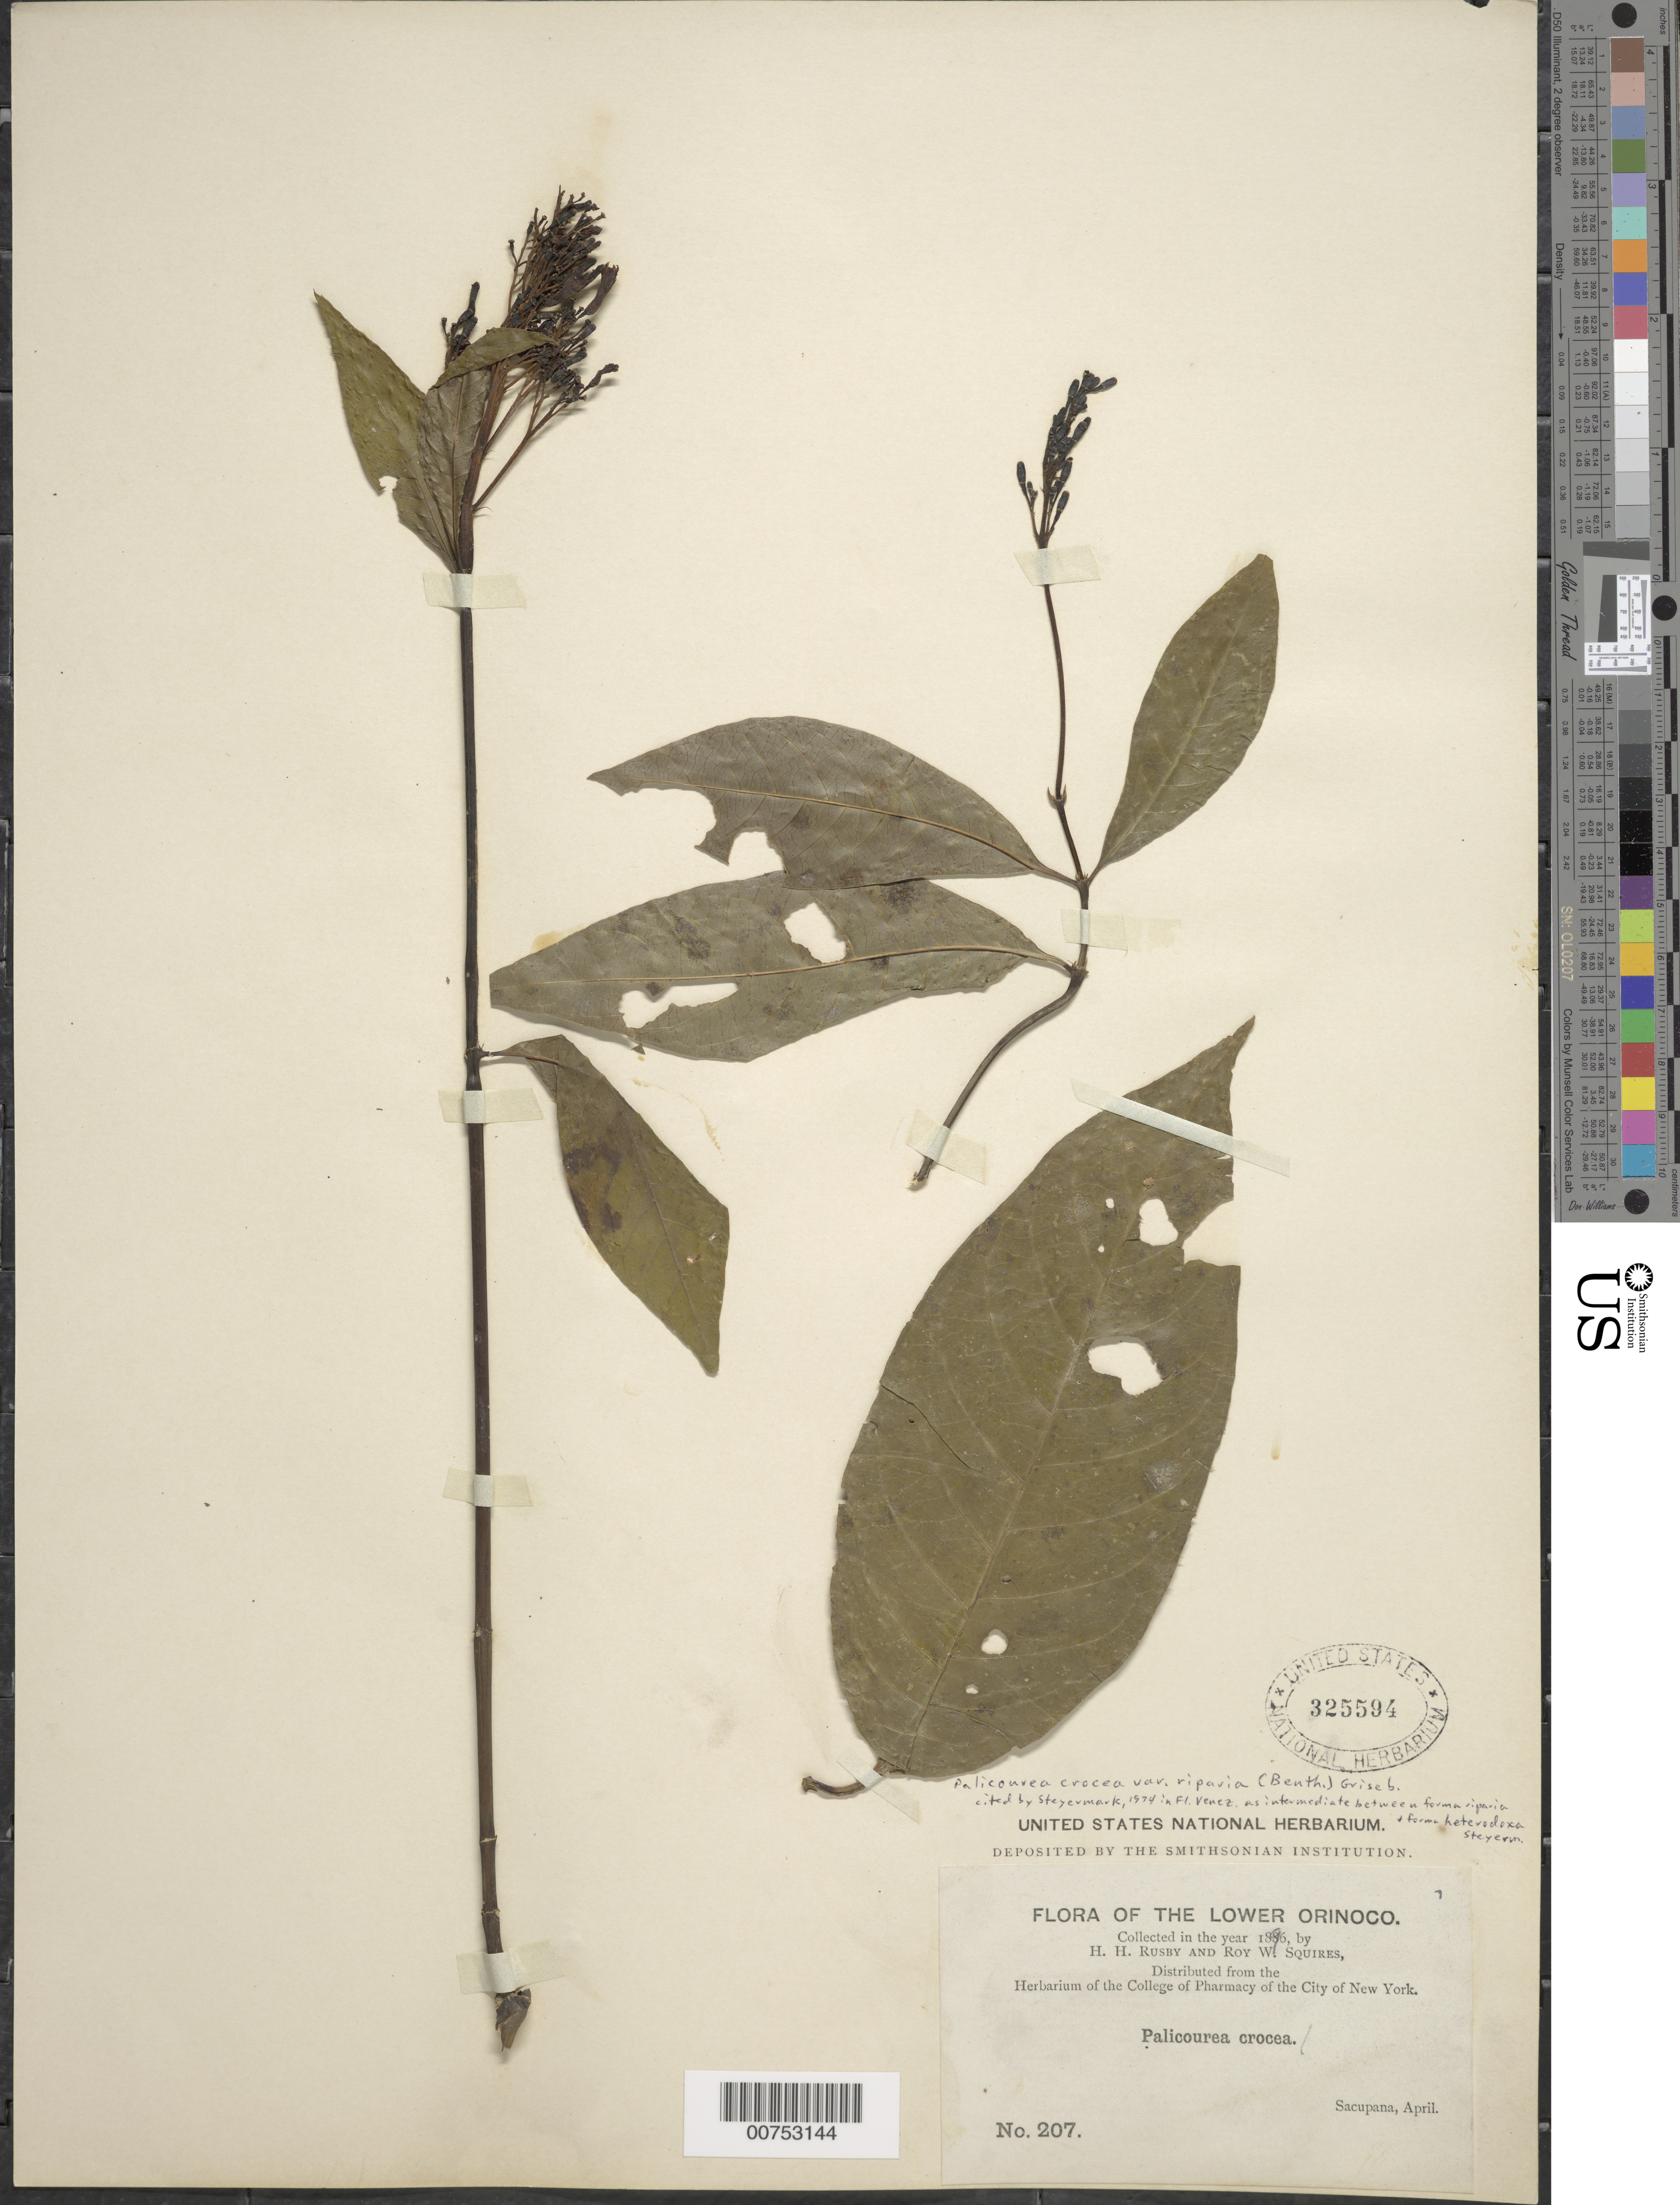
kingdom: Plantae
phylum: Tracheophyta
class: Magnoliopsida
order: Gentianales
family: Rubiaceae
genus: Palicourea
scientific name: Palicourea crocea var. riparia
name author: (Benth.) Griseb.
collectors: H. H. Rusby & R. Squires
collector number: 207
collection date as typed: April 1896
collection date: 1896-04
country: Venezuela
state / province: Delta Amacuro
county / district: Antonio Díaz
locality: Lower Orinoco, Sacupana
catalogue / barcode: US 325594